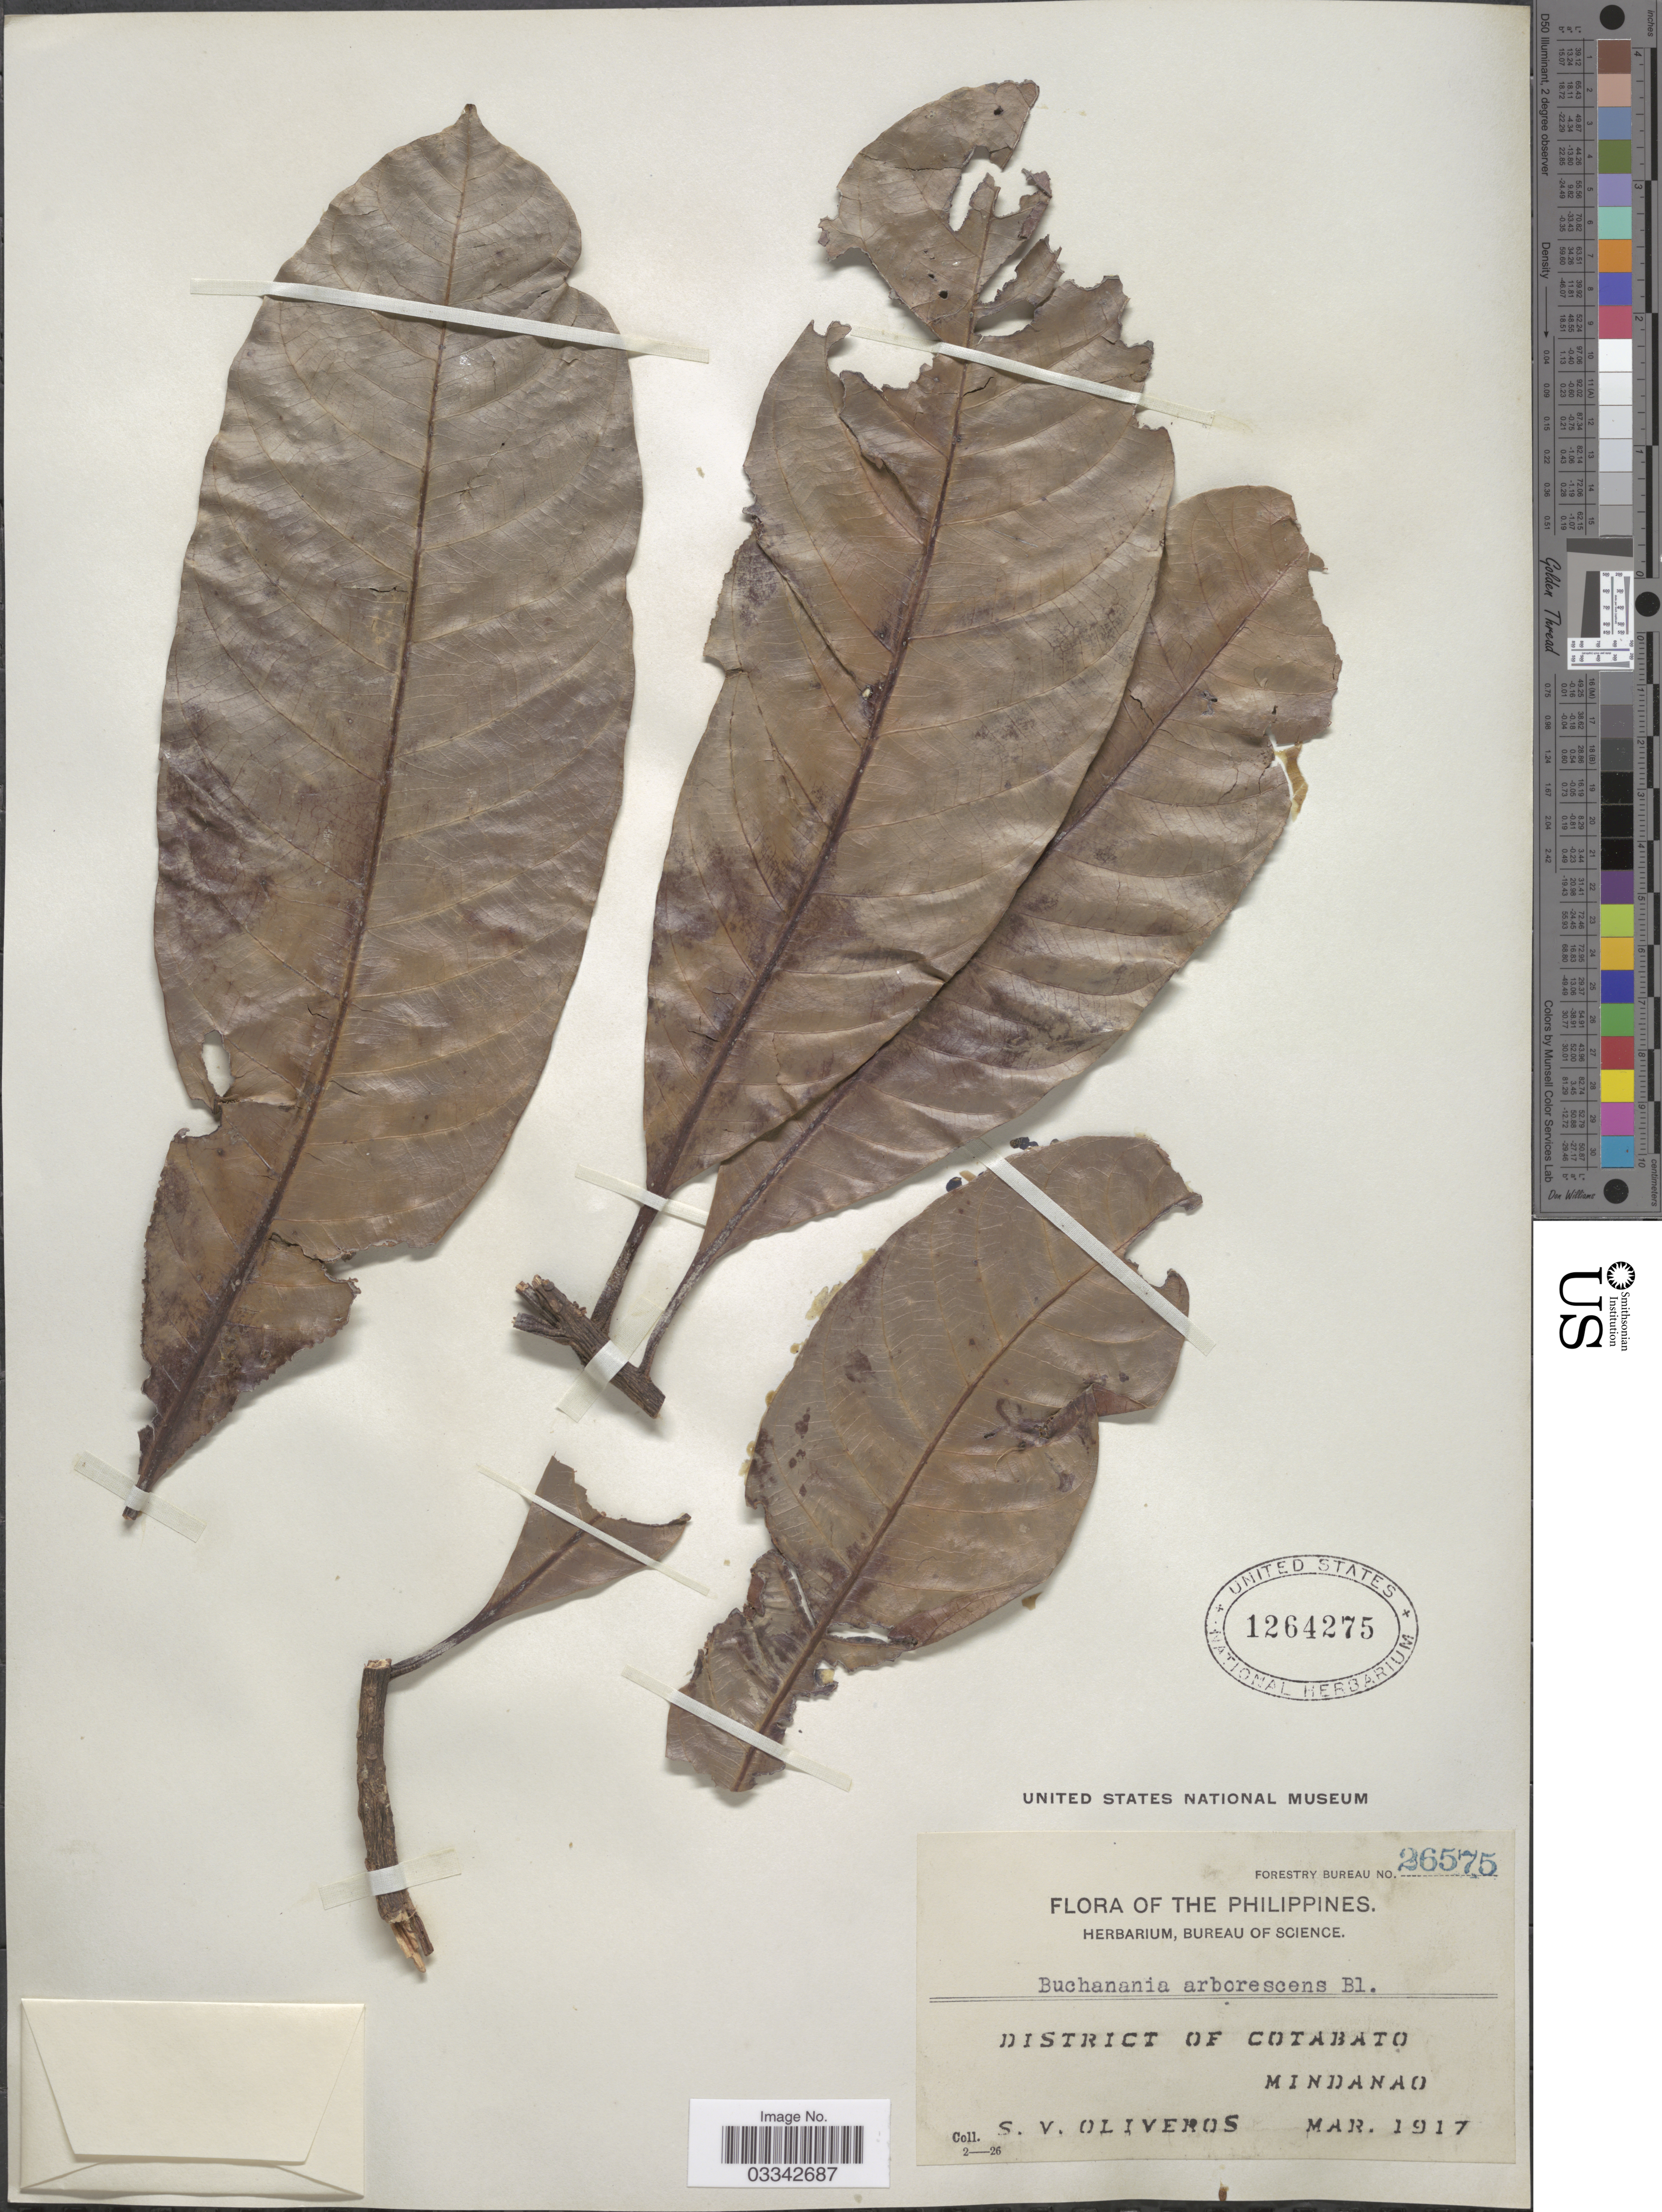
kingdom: Plantae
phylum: Tracheophyta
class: Magnoliopsida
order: Sapindales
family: Anacardiaceae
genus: Buchanania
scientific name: Buchanania arborescens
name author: (Blume) Blume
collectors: S. Oliveros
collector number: Forestry Bureau 26575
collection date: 1917-03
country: Philippines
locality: District of Cotabato, Mindanao.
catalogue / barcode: US 1264275